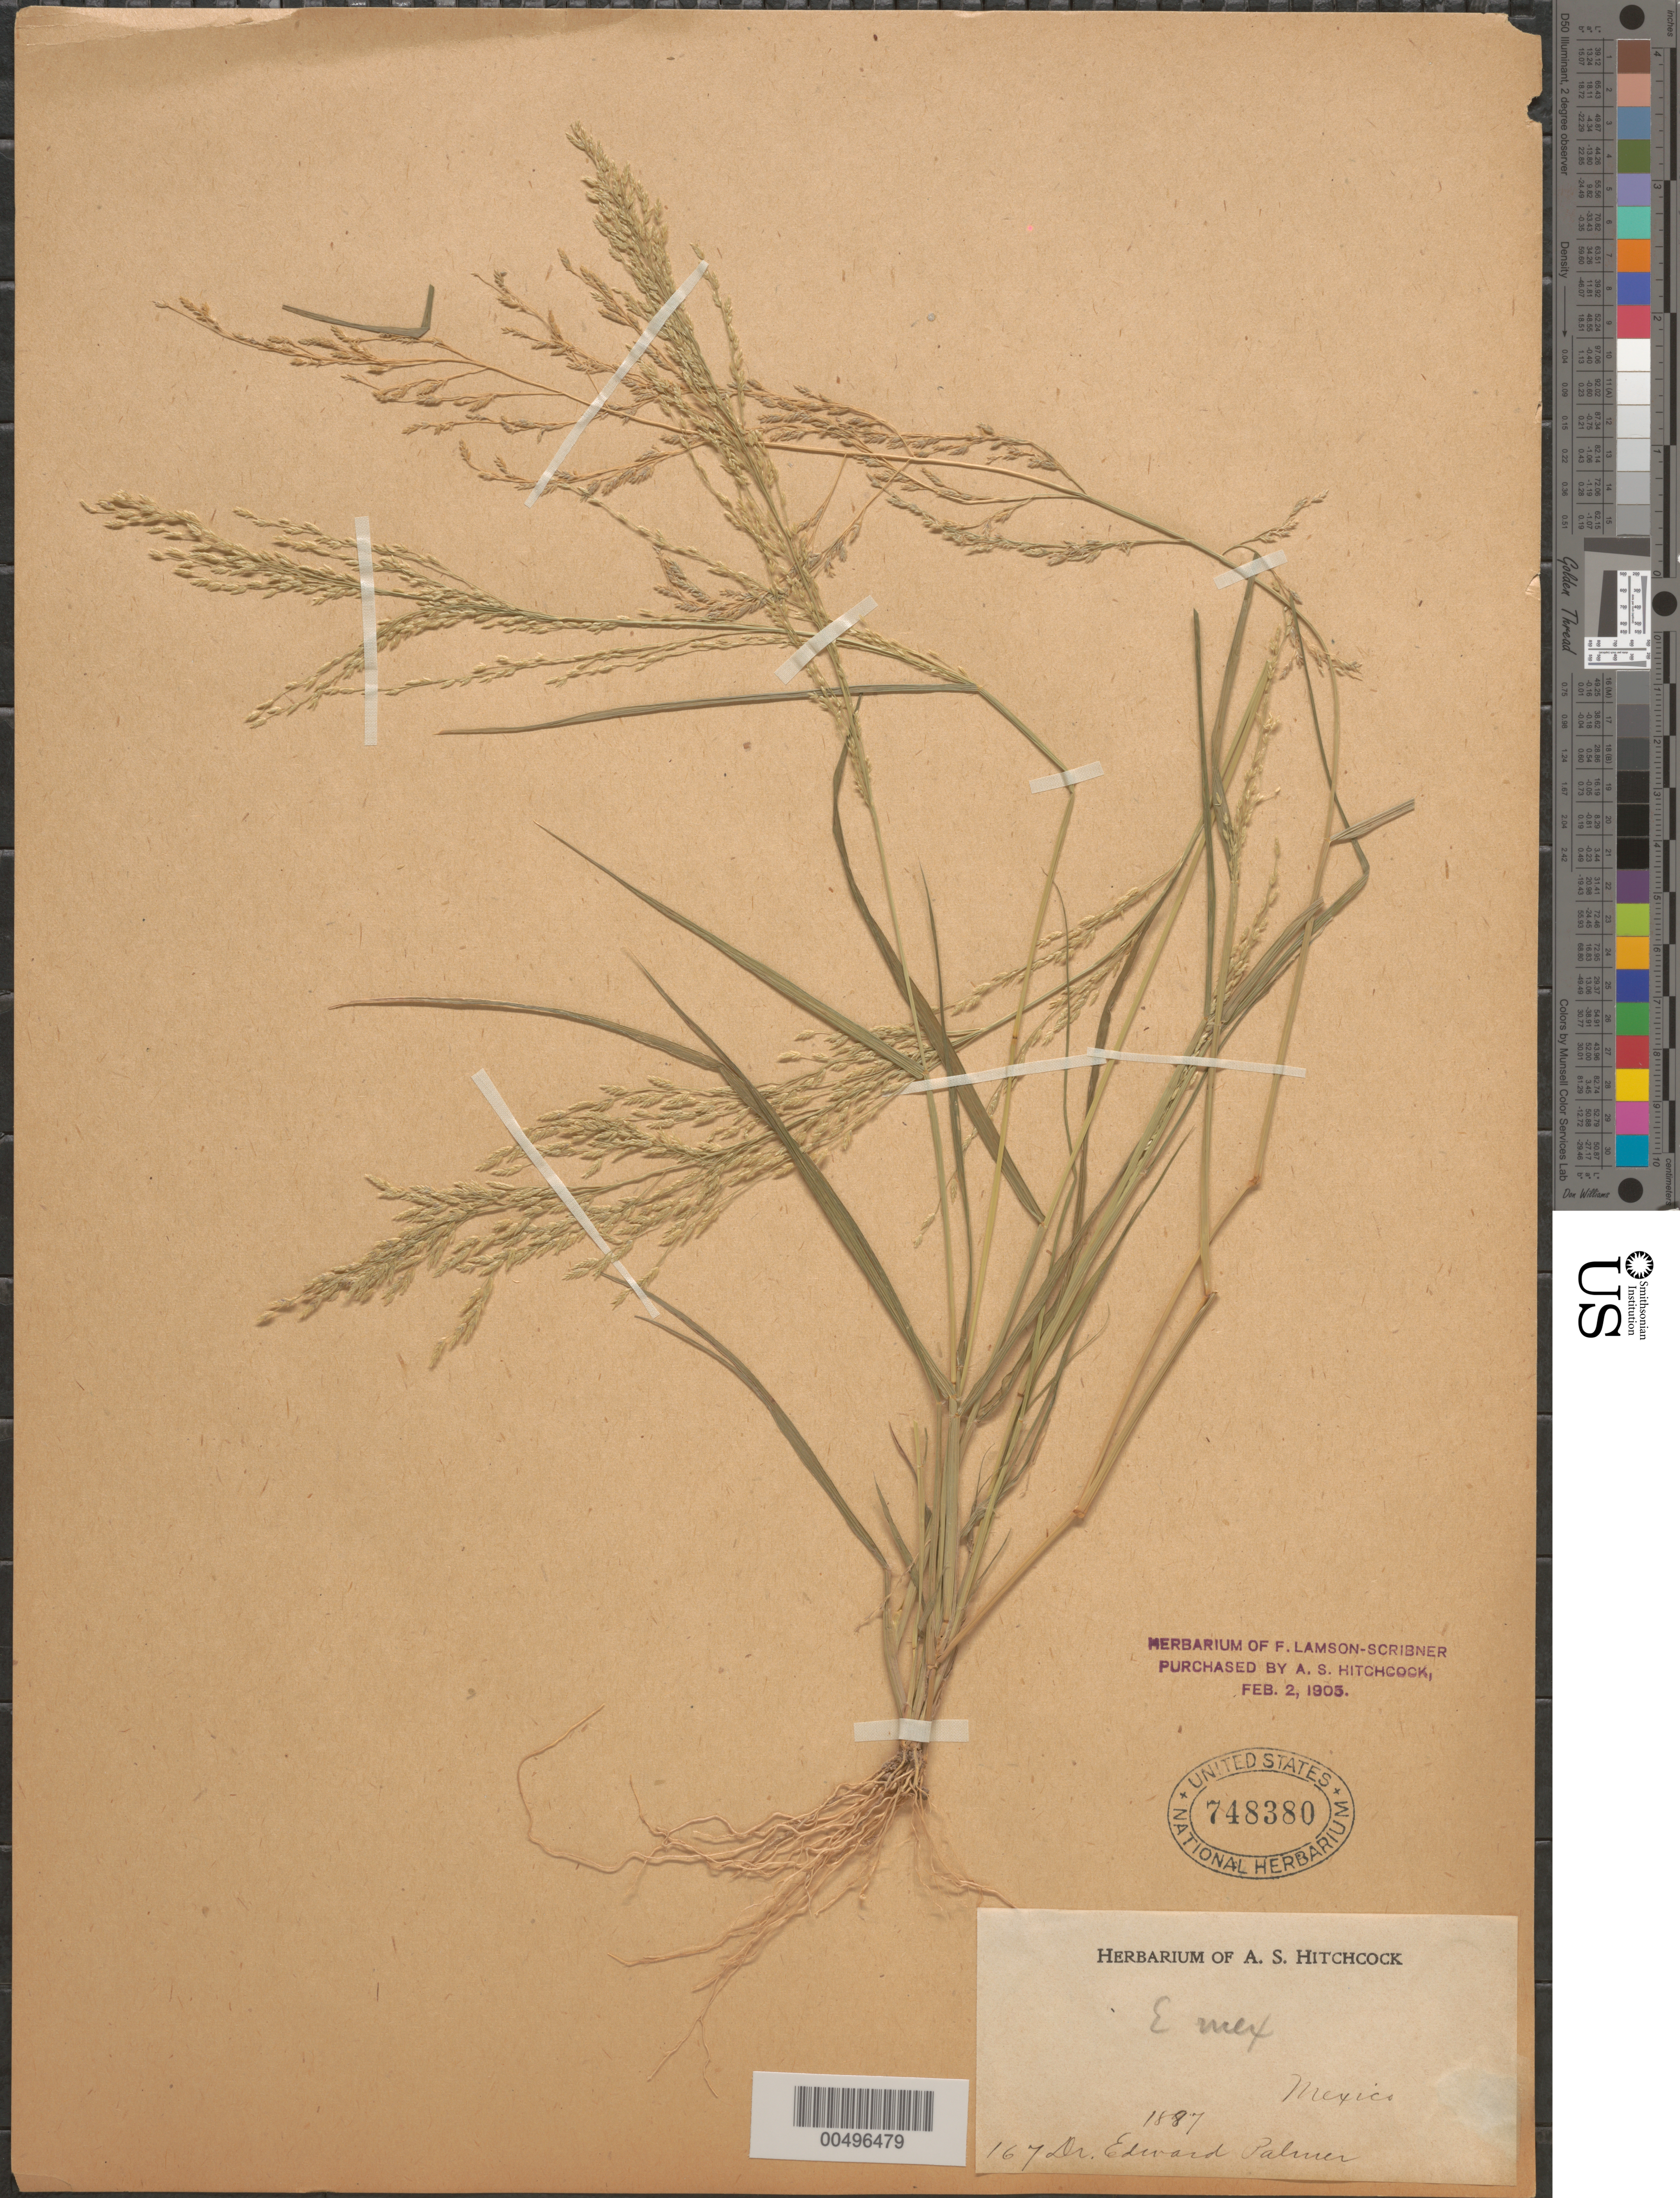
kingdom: Plantae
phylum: Tracheophyta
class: Liliopsida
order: Poales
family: Poaceae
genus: Eragrostis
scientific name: Eragrostis pectinacea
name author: (Michx.) Nees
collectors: E. Palmer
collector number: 167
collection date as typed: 1887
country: Mexico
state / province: Durango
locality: San Ramon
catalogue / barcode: US 748380